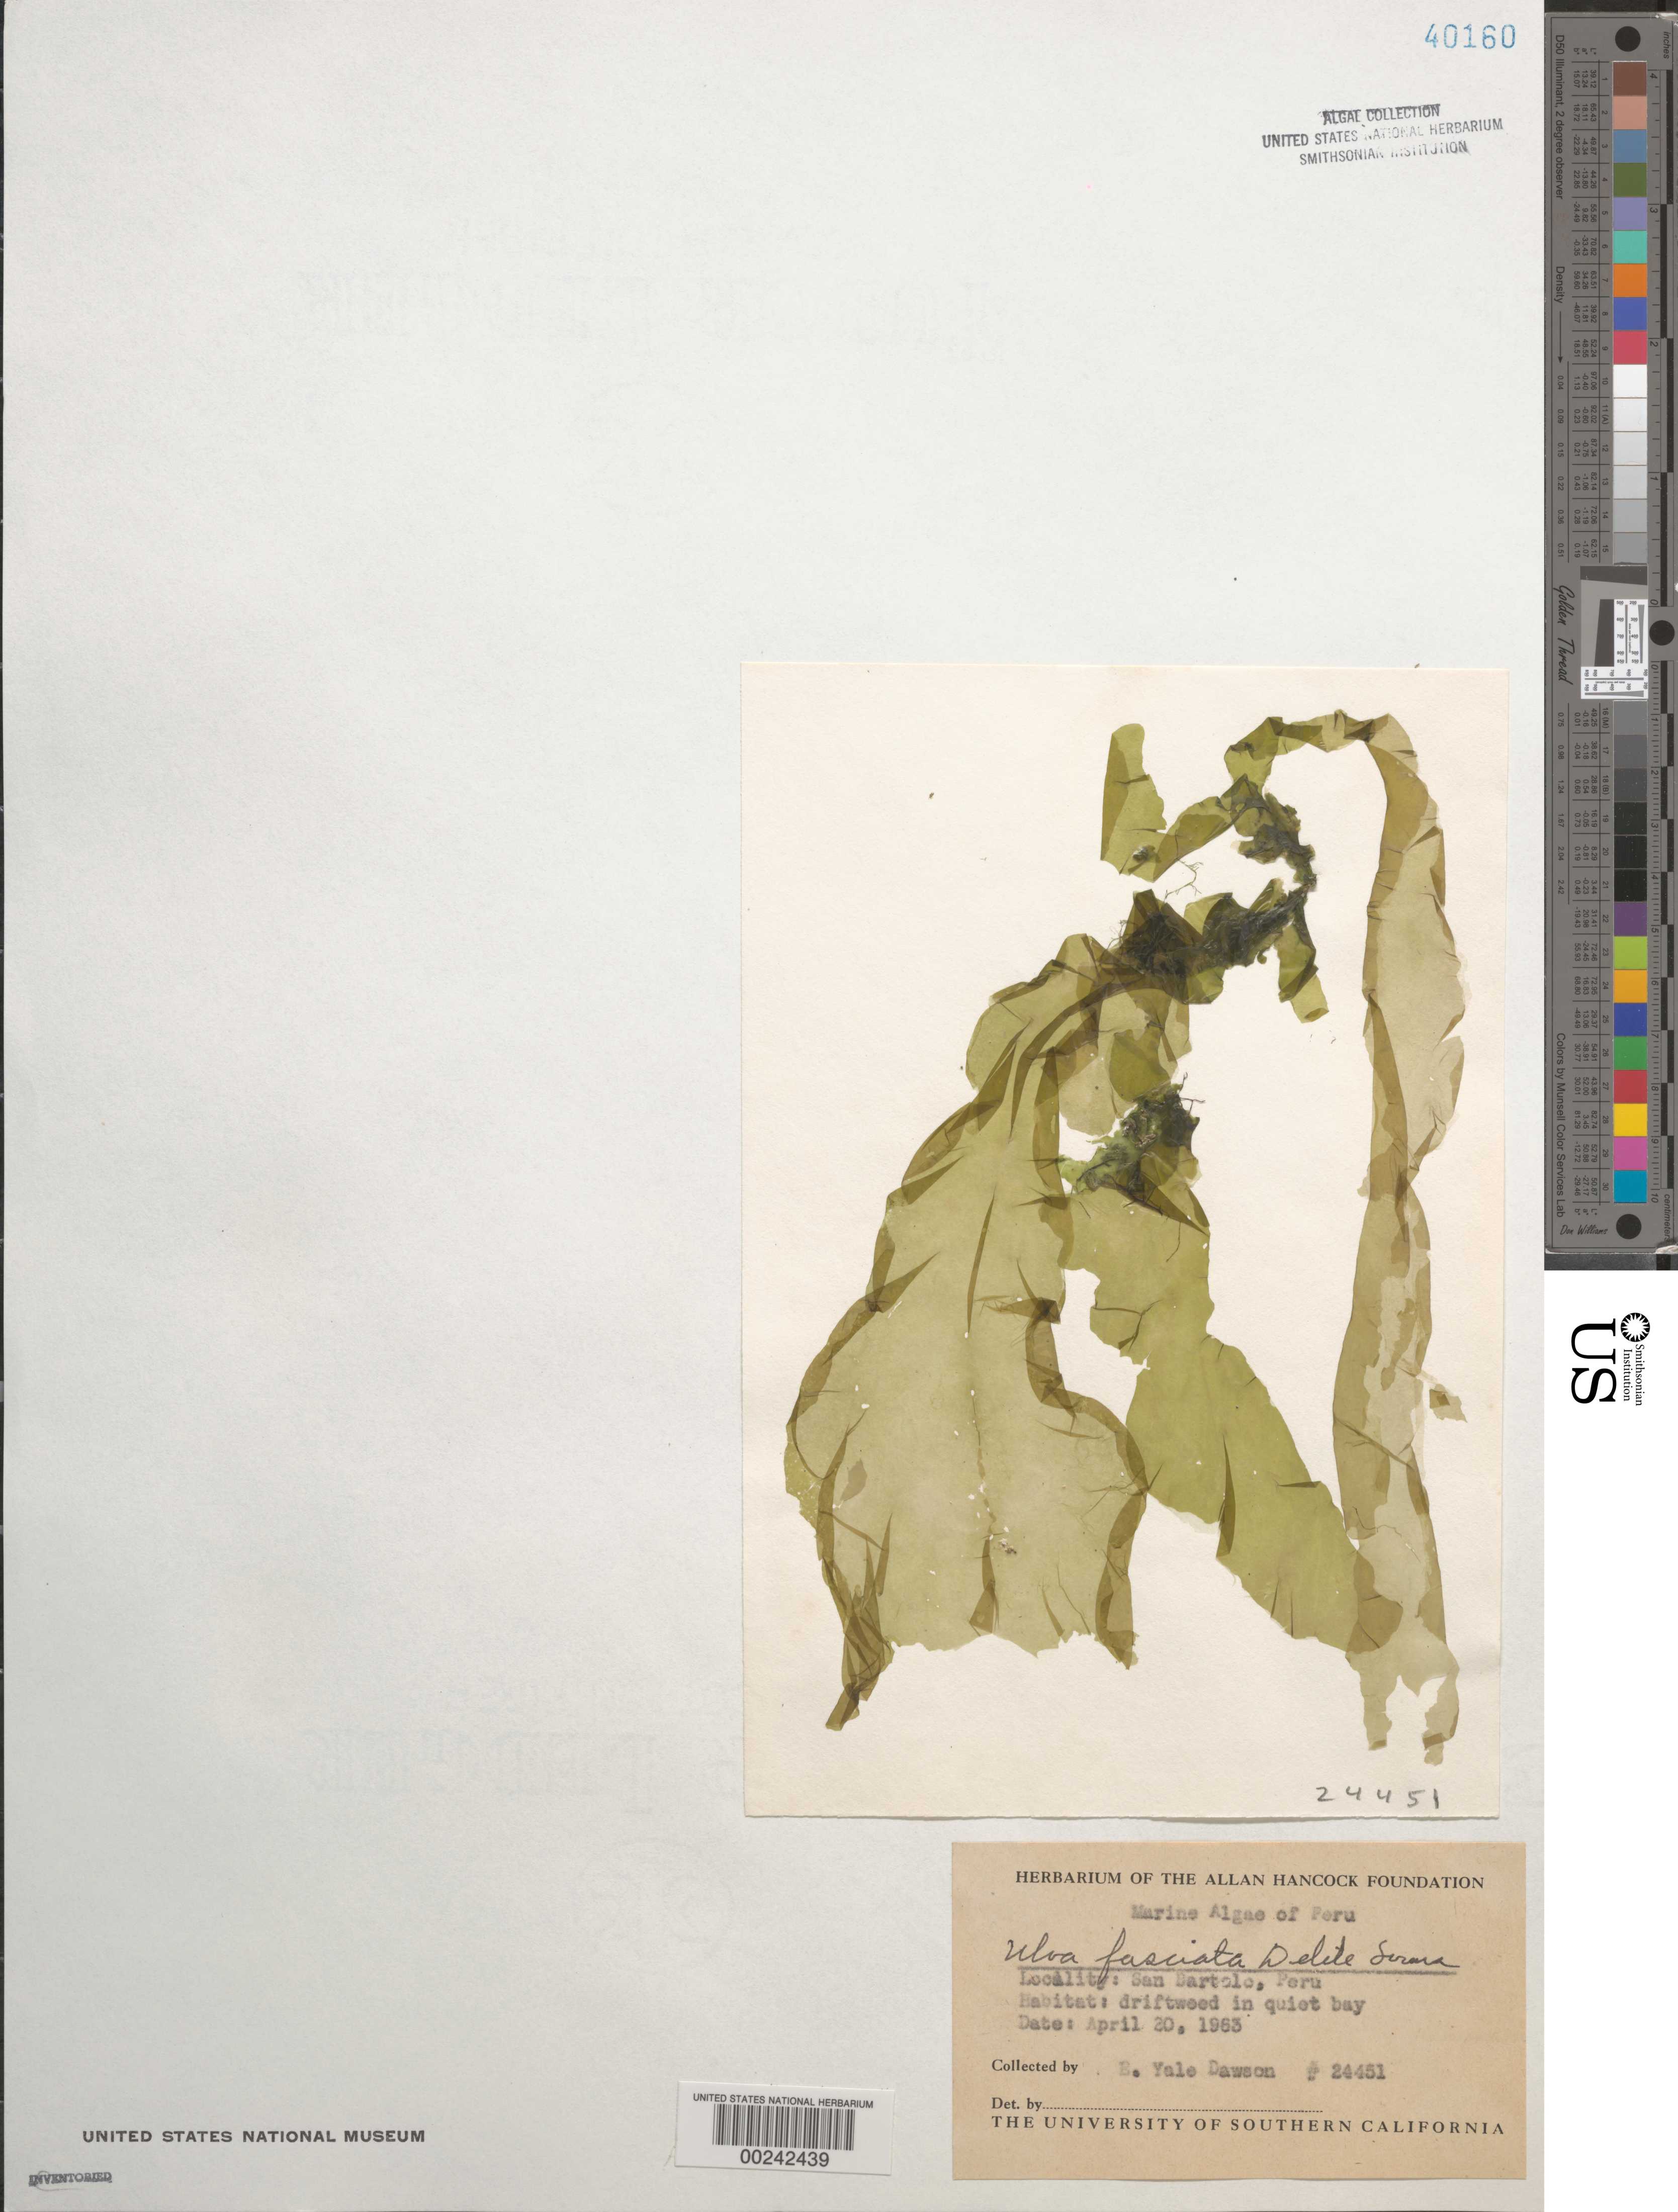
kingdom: Plantae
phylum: Chlorophyta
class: Ulvophyceae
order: Ulvales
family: Ulvaceae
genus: Ulva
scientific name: Ulva lactuca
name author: L.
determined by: Algae name updating Project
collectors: E. Y. Dawson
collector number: EYD 24451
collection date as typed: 20 Apr 1963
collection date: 1963-04-20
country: Peru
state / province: Lima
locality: San bartolo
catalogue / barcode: US 40160